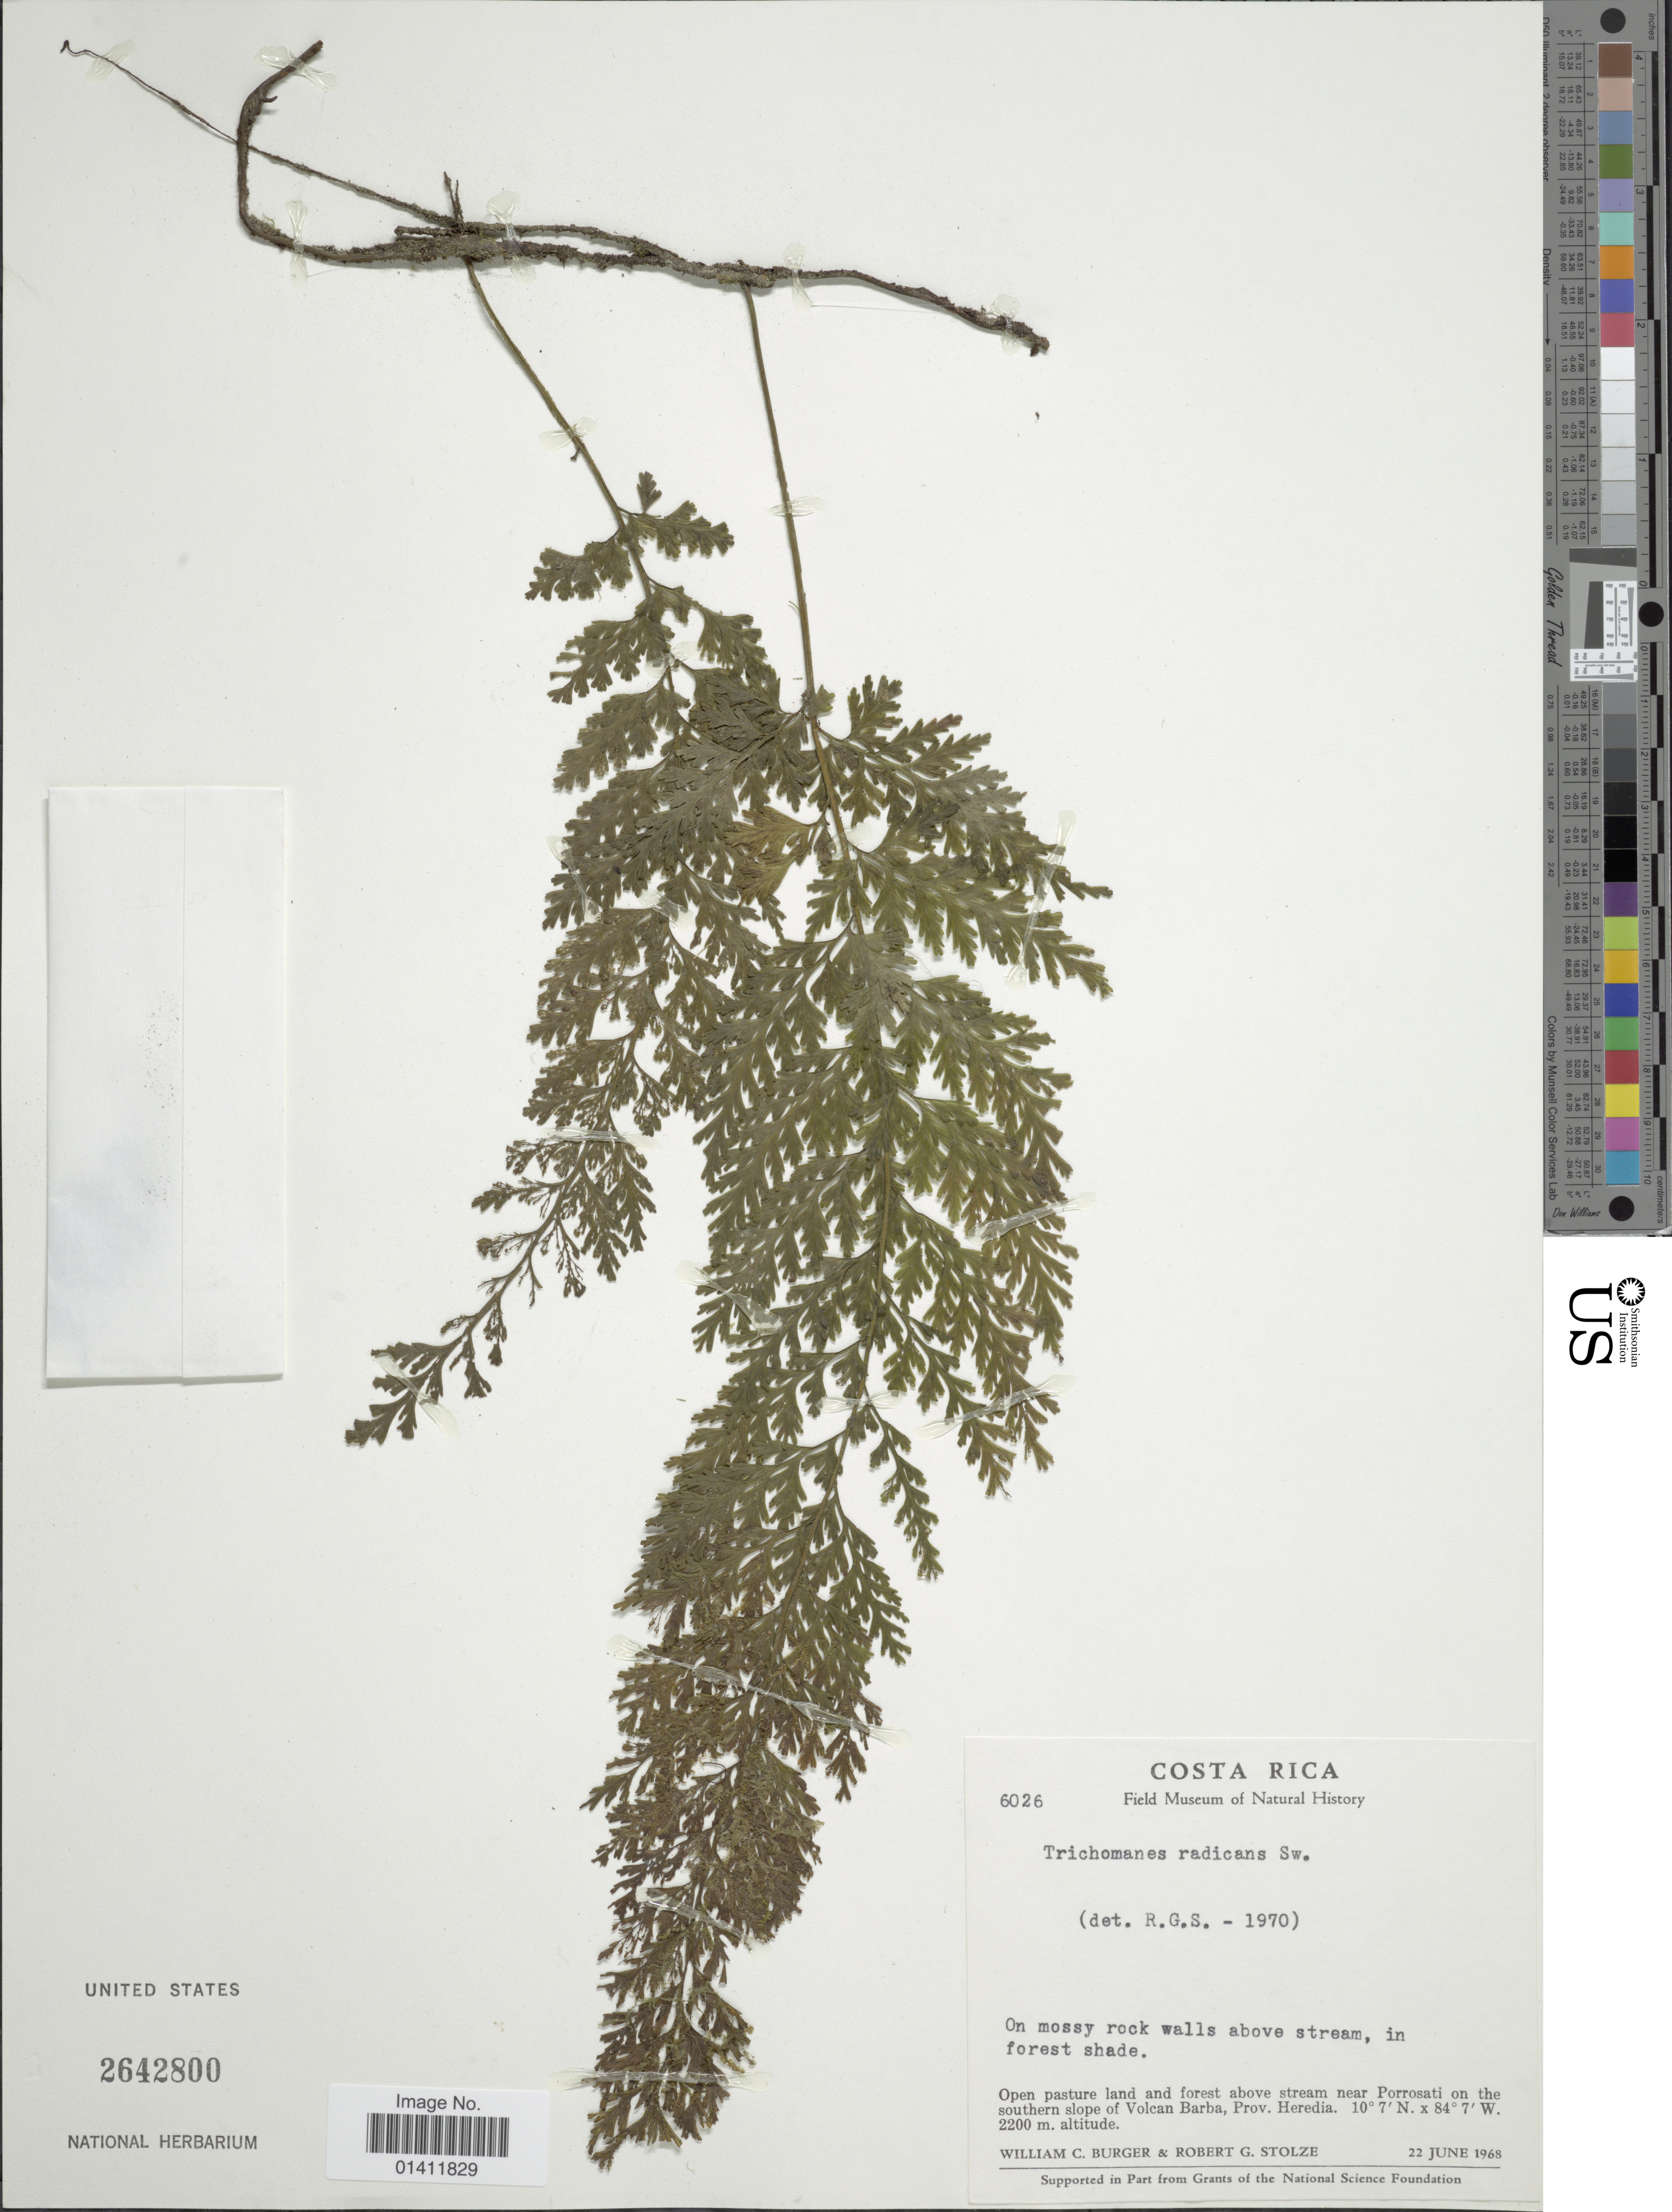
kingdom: Plantae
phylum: Tracheophyta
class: Polypodiopsida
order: Hymenophyllales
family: Hymenophyllaceae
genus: Vandenboschia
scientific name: Vandenboschia radicans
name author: (Sw.) Copel.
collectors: W. Burger & R. G. Stolze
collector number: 6026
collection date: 1968-06-22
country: Costa Rica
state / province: Heredia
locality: Above stream near Porrosati on the southern slope of Volcan Barba, Prov. Heredia.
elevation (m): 2200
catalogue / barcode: US 2642800